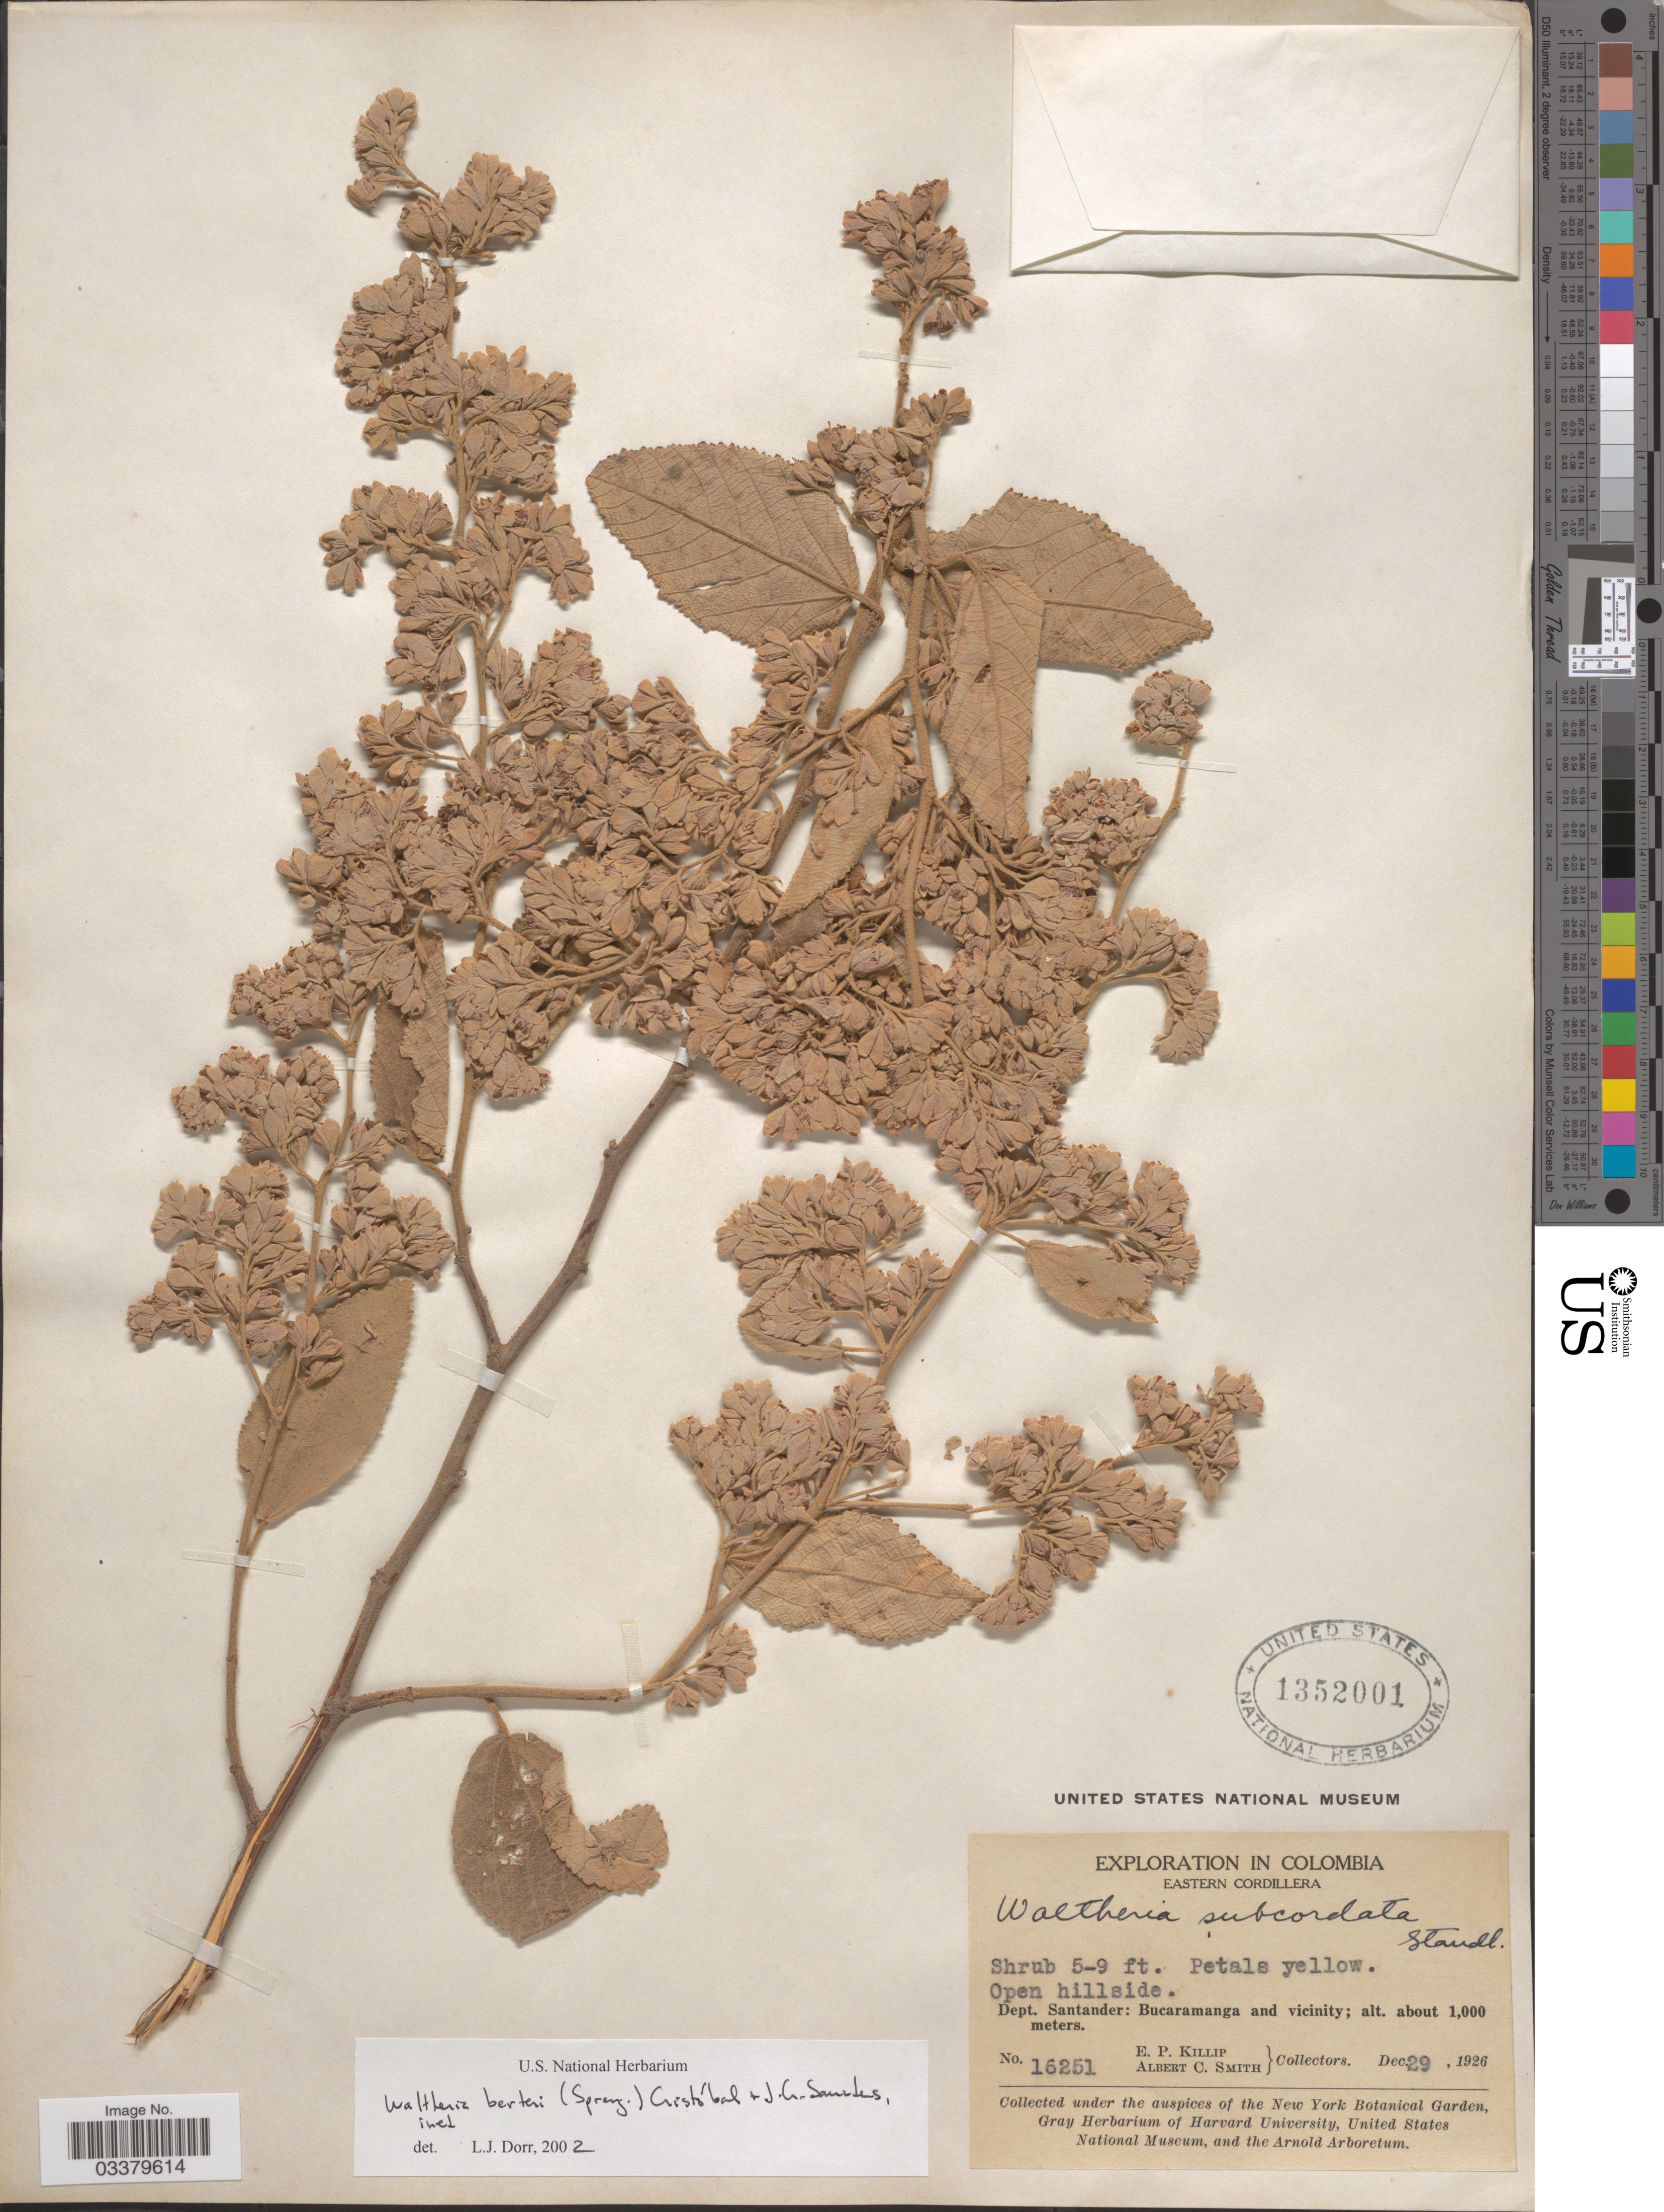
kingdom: Plantae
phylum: Tracheophyta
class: Magnoliopsida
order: Malvales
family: Malvaceae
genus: Waltheria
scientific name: Waltheria berteroi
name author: (Spreng.) J.G. Saunders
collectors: E. P. Killip & A. C. Smith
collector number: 16251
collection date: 1926-12-29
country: Colombia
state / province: Santander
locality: Eastern Cordillera. Dept. Santander: Bucaramanga and vicinity.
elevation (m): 1000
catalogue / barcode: US 1352001